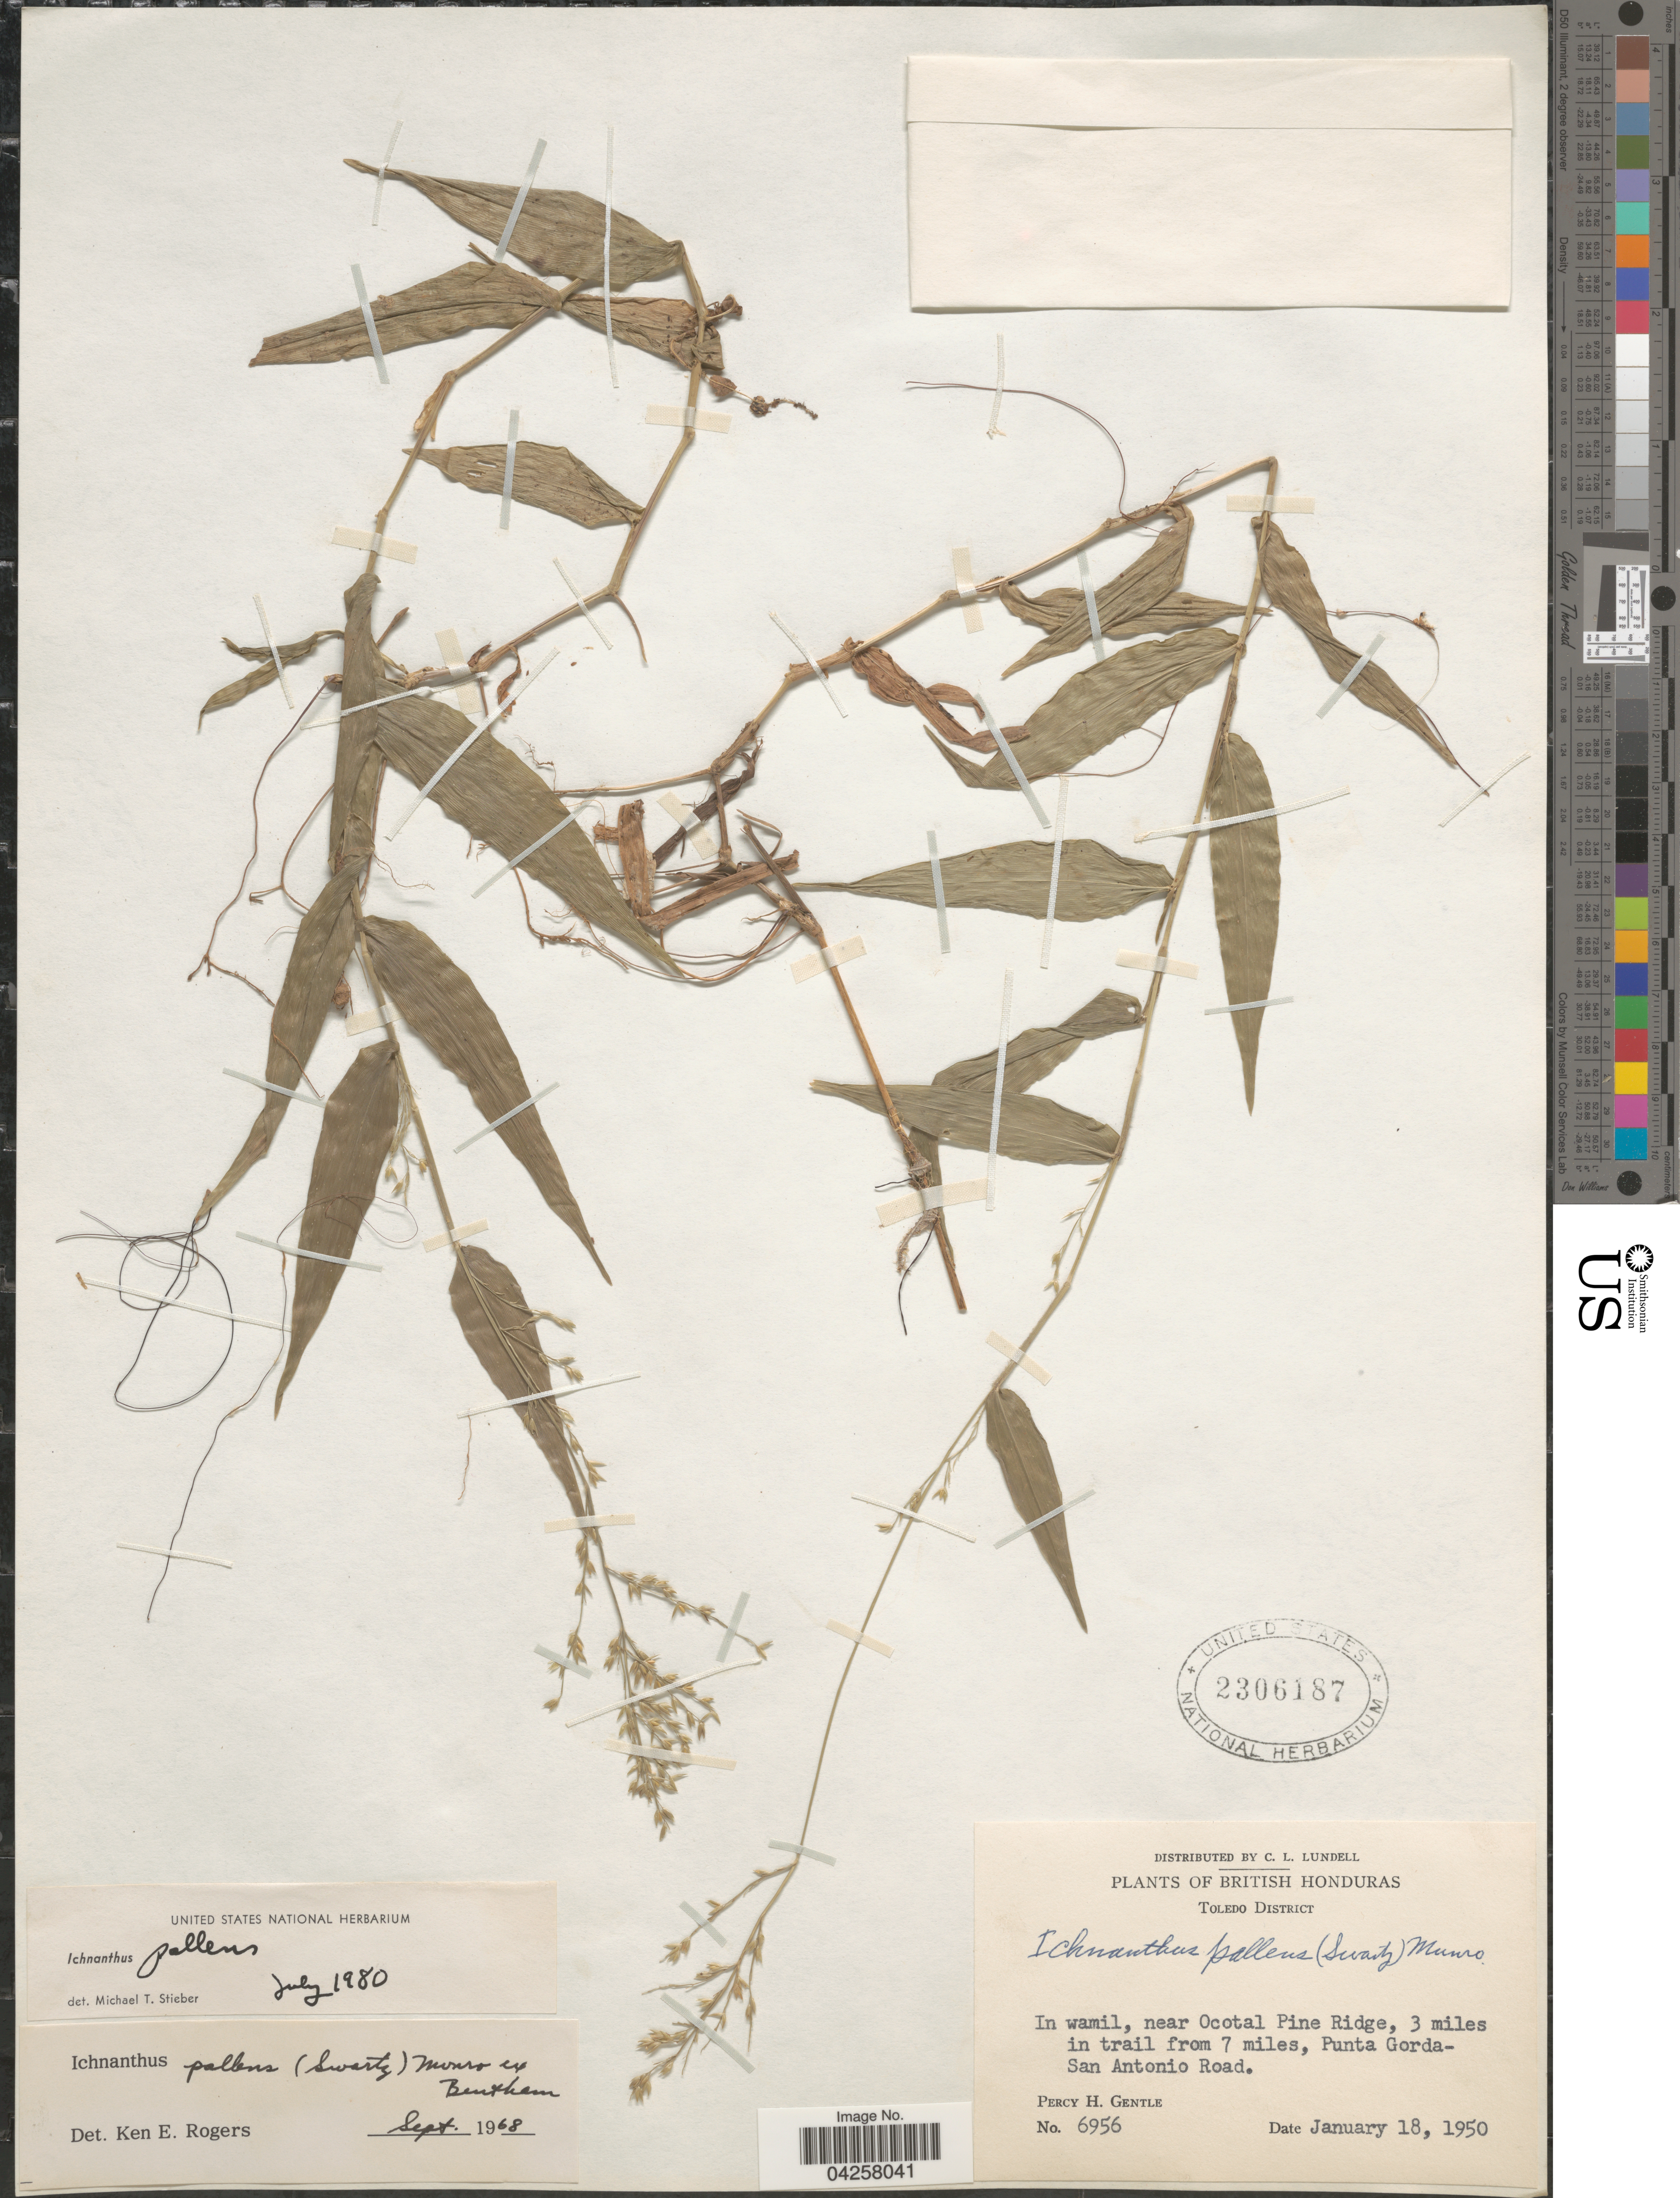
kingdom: Plantae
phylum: Tracheophyta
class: Liliopsida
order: Poales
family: Poaceae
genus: Ichnanthus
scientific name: Ichnanthus pallens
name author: (Sw.) Munro ex Benth.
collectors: P. H. Gentle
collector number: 6956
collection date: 1950-01-18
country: Belize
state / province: Toledo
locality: British Honduras. Toledo District. In wamil, near Ocotal Pine Ridge, 3 miles in trail from 7 miles, Punta Gorda-San Antonio Road.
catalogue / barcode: US 2306187